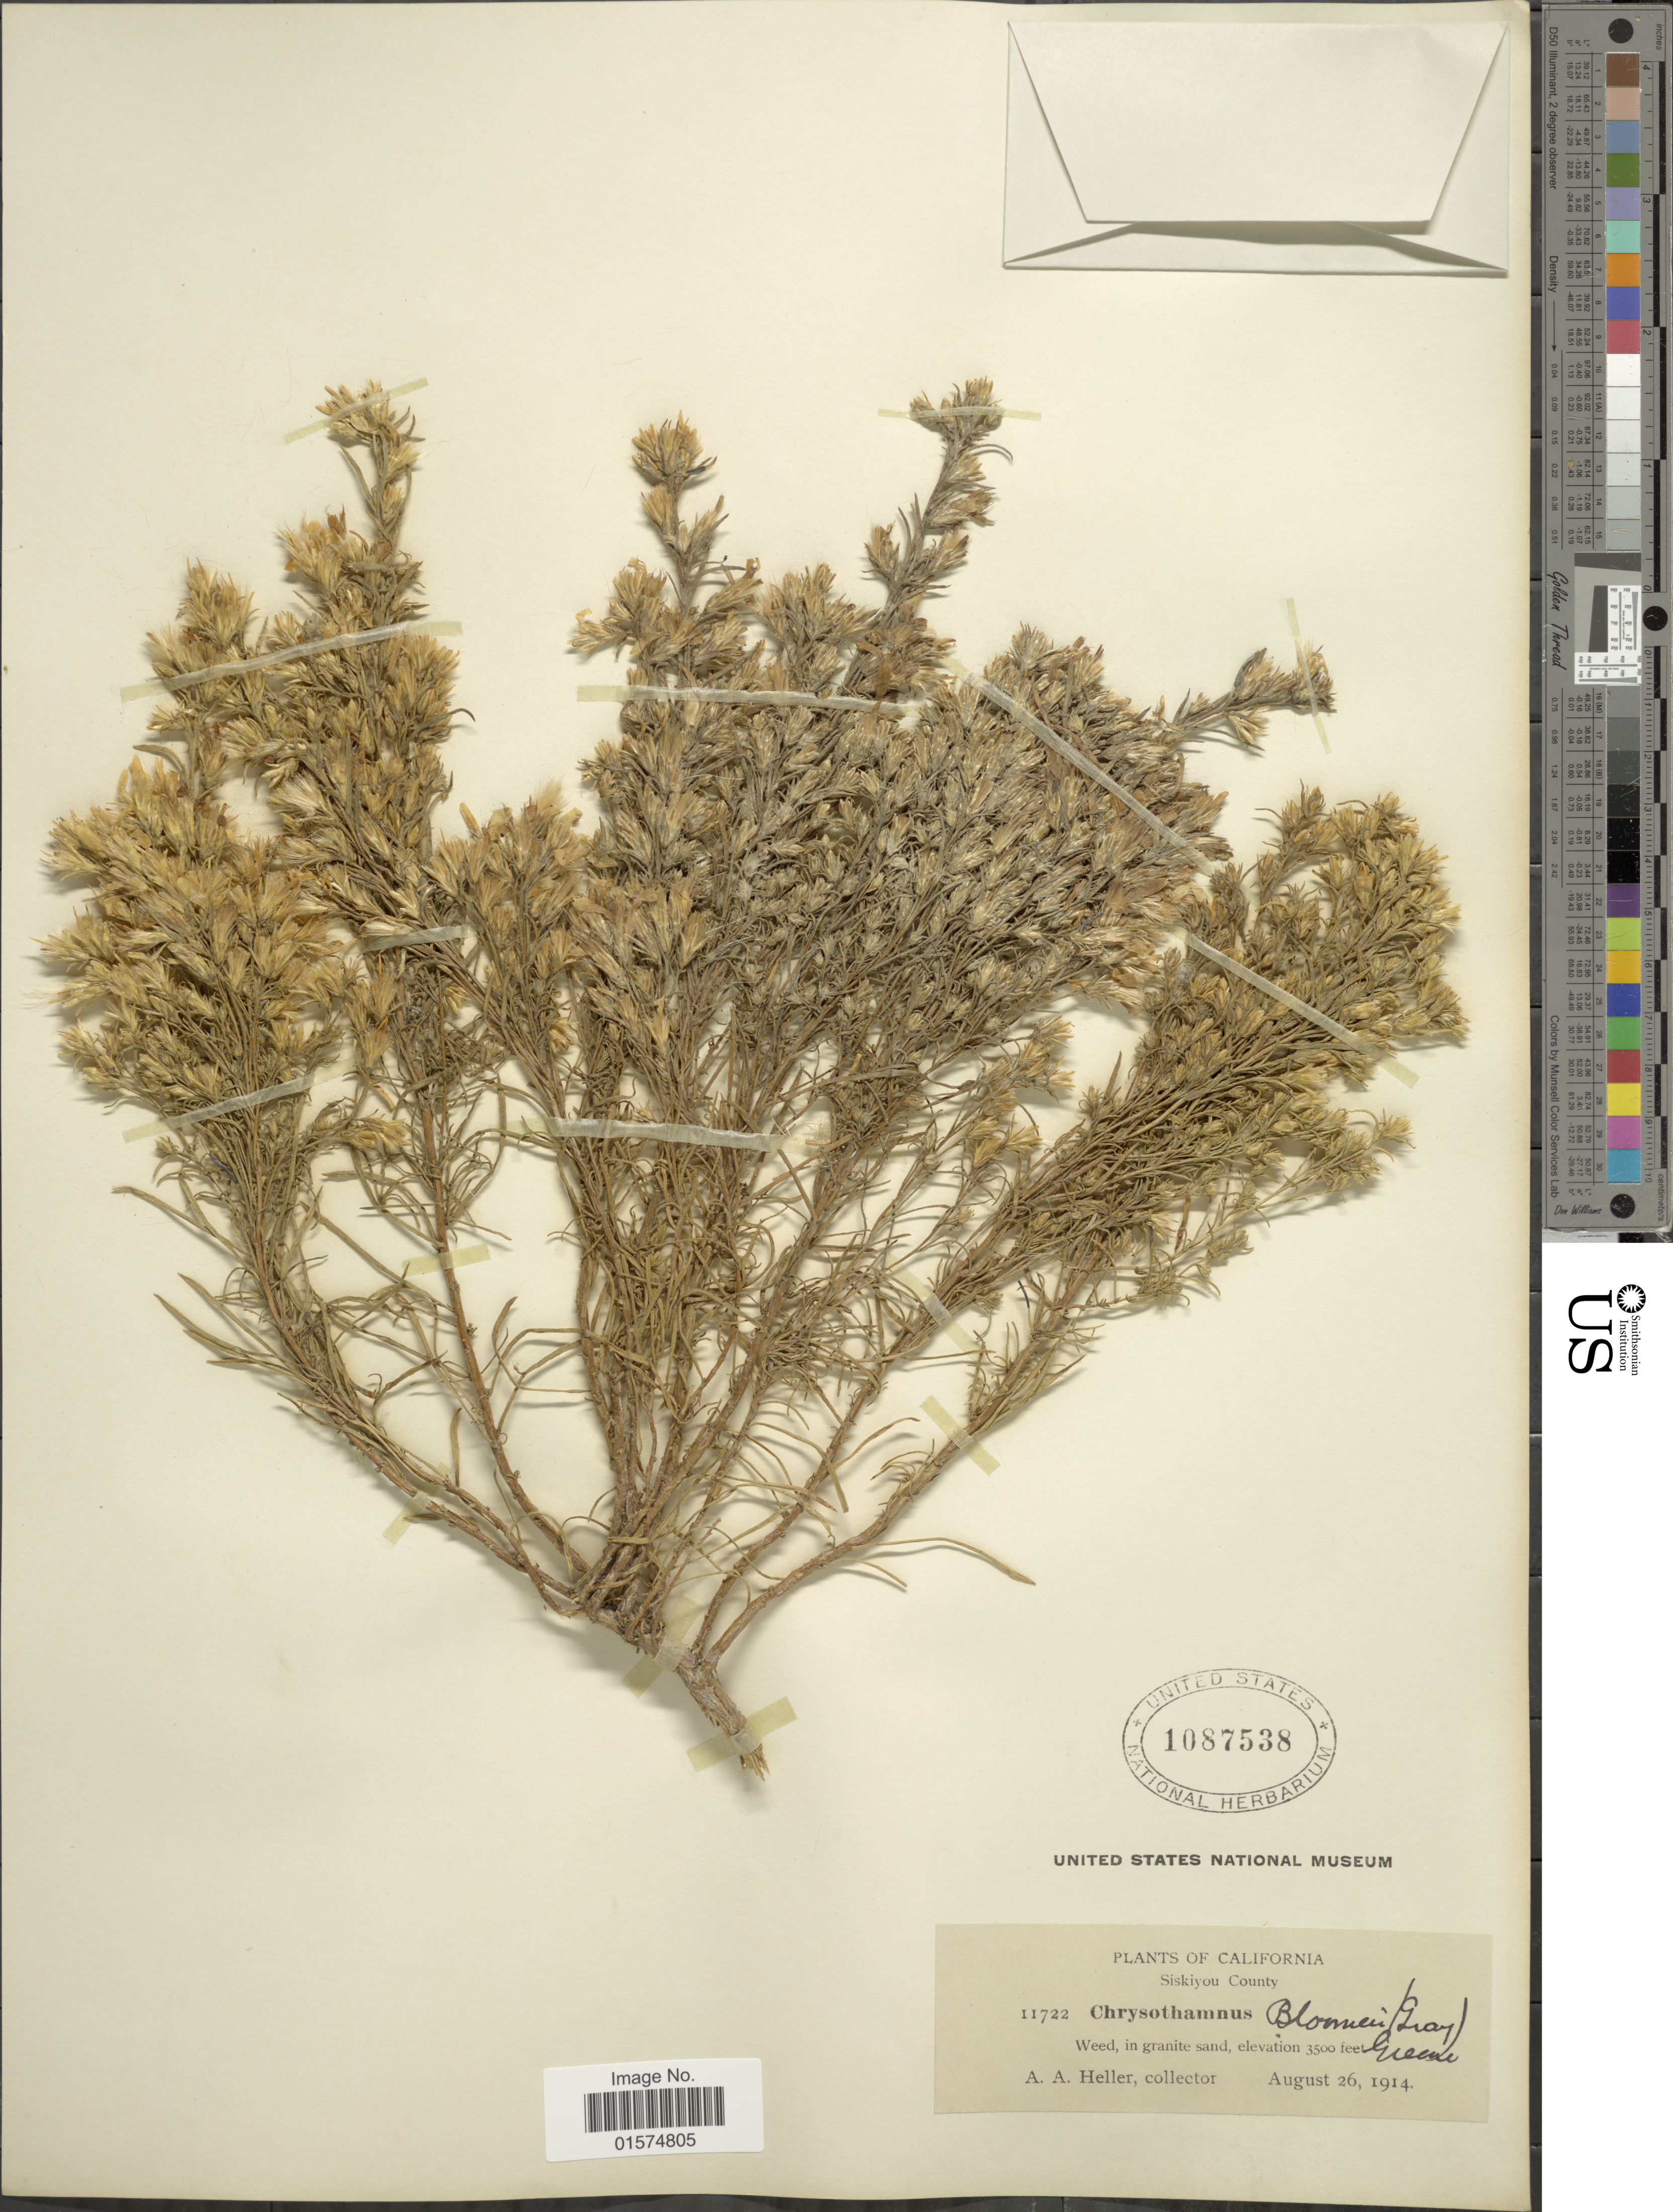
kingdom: Plantae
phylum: Tracheophyta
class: Magnoliopsida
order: Asterales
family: Asteraceae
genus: Ericameria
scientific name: Ericameria bloomeri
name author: (A. Gray) J.F. Macbr.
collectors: A. A. Heller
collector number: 11722*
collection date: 1914-08-26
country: United States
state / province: California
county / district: Siskiyou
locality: Siskiyou County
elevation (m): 1067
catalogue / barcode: US 1087538